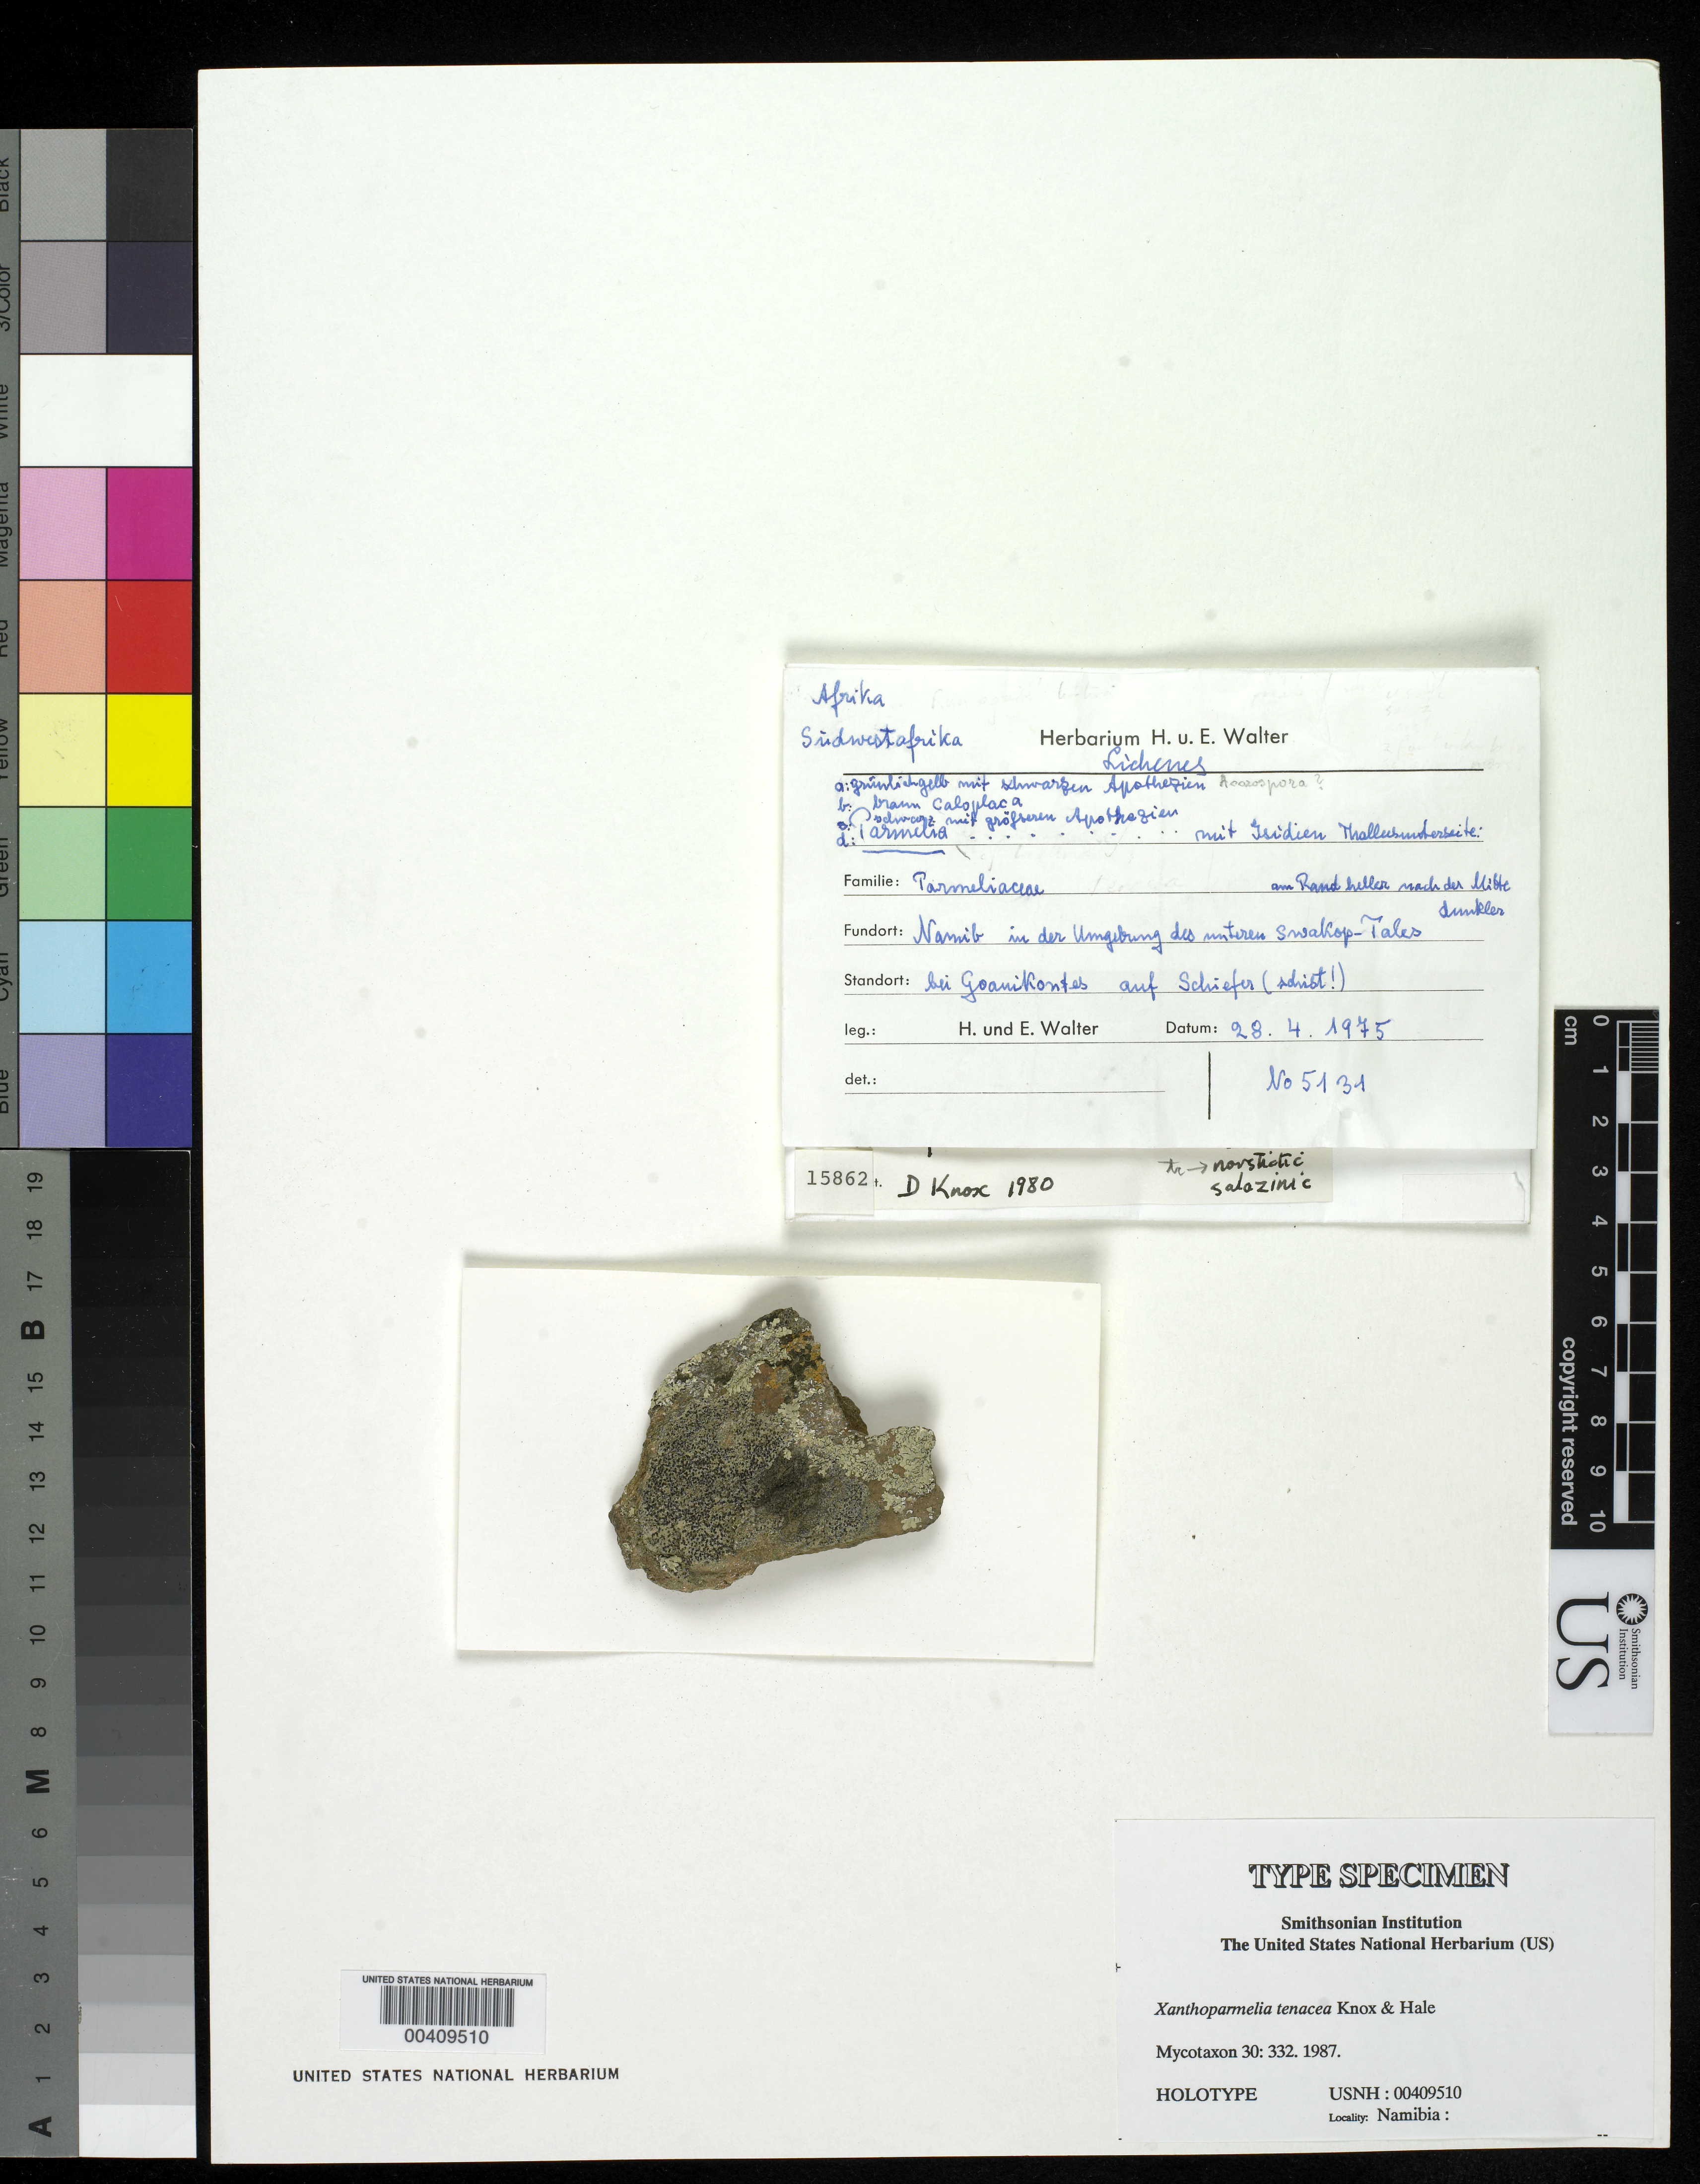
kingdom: Fungi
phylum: Ascomycota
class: Lecanoromycetes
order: Lecanorales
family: Parmeliaceae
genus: Xanthoparmelia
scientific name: Xanthoparmelia tenacea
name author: M.D.E. Knox & Hale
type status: Holotype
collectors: H. P. H. Walter & E. Walter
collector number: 5131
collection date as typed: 28 Apr 1975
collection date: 1975-04-28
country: Namibia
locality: Namib Kalunda Farm, escarpment slope of highland.